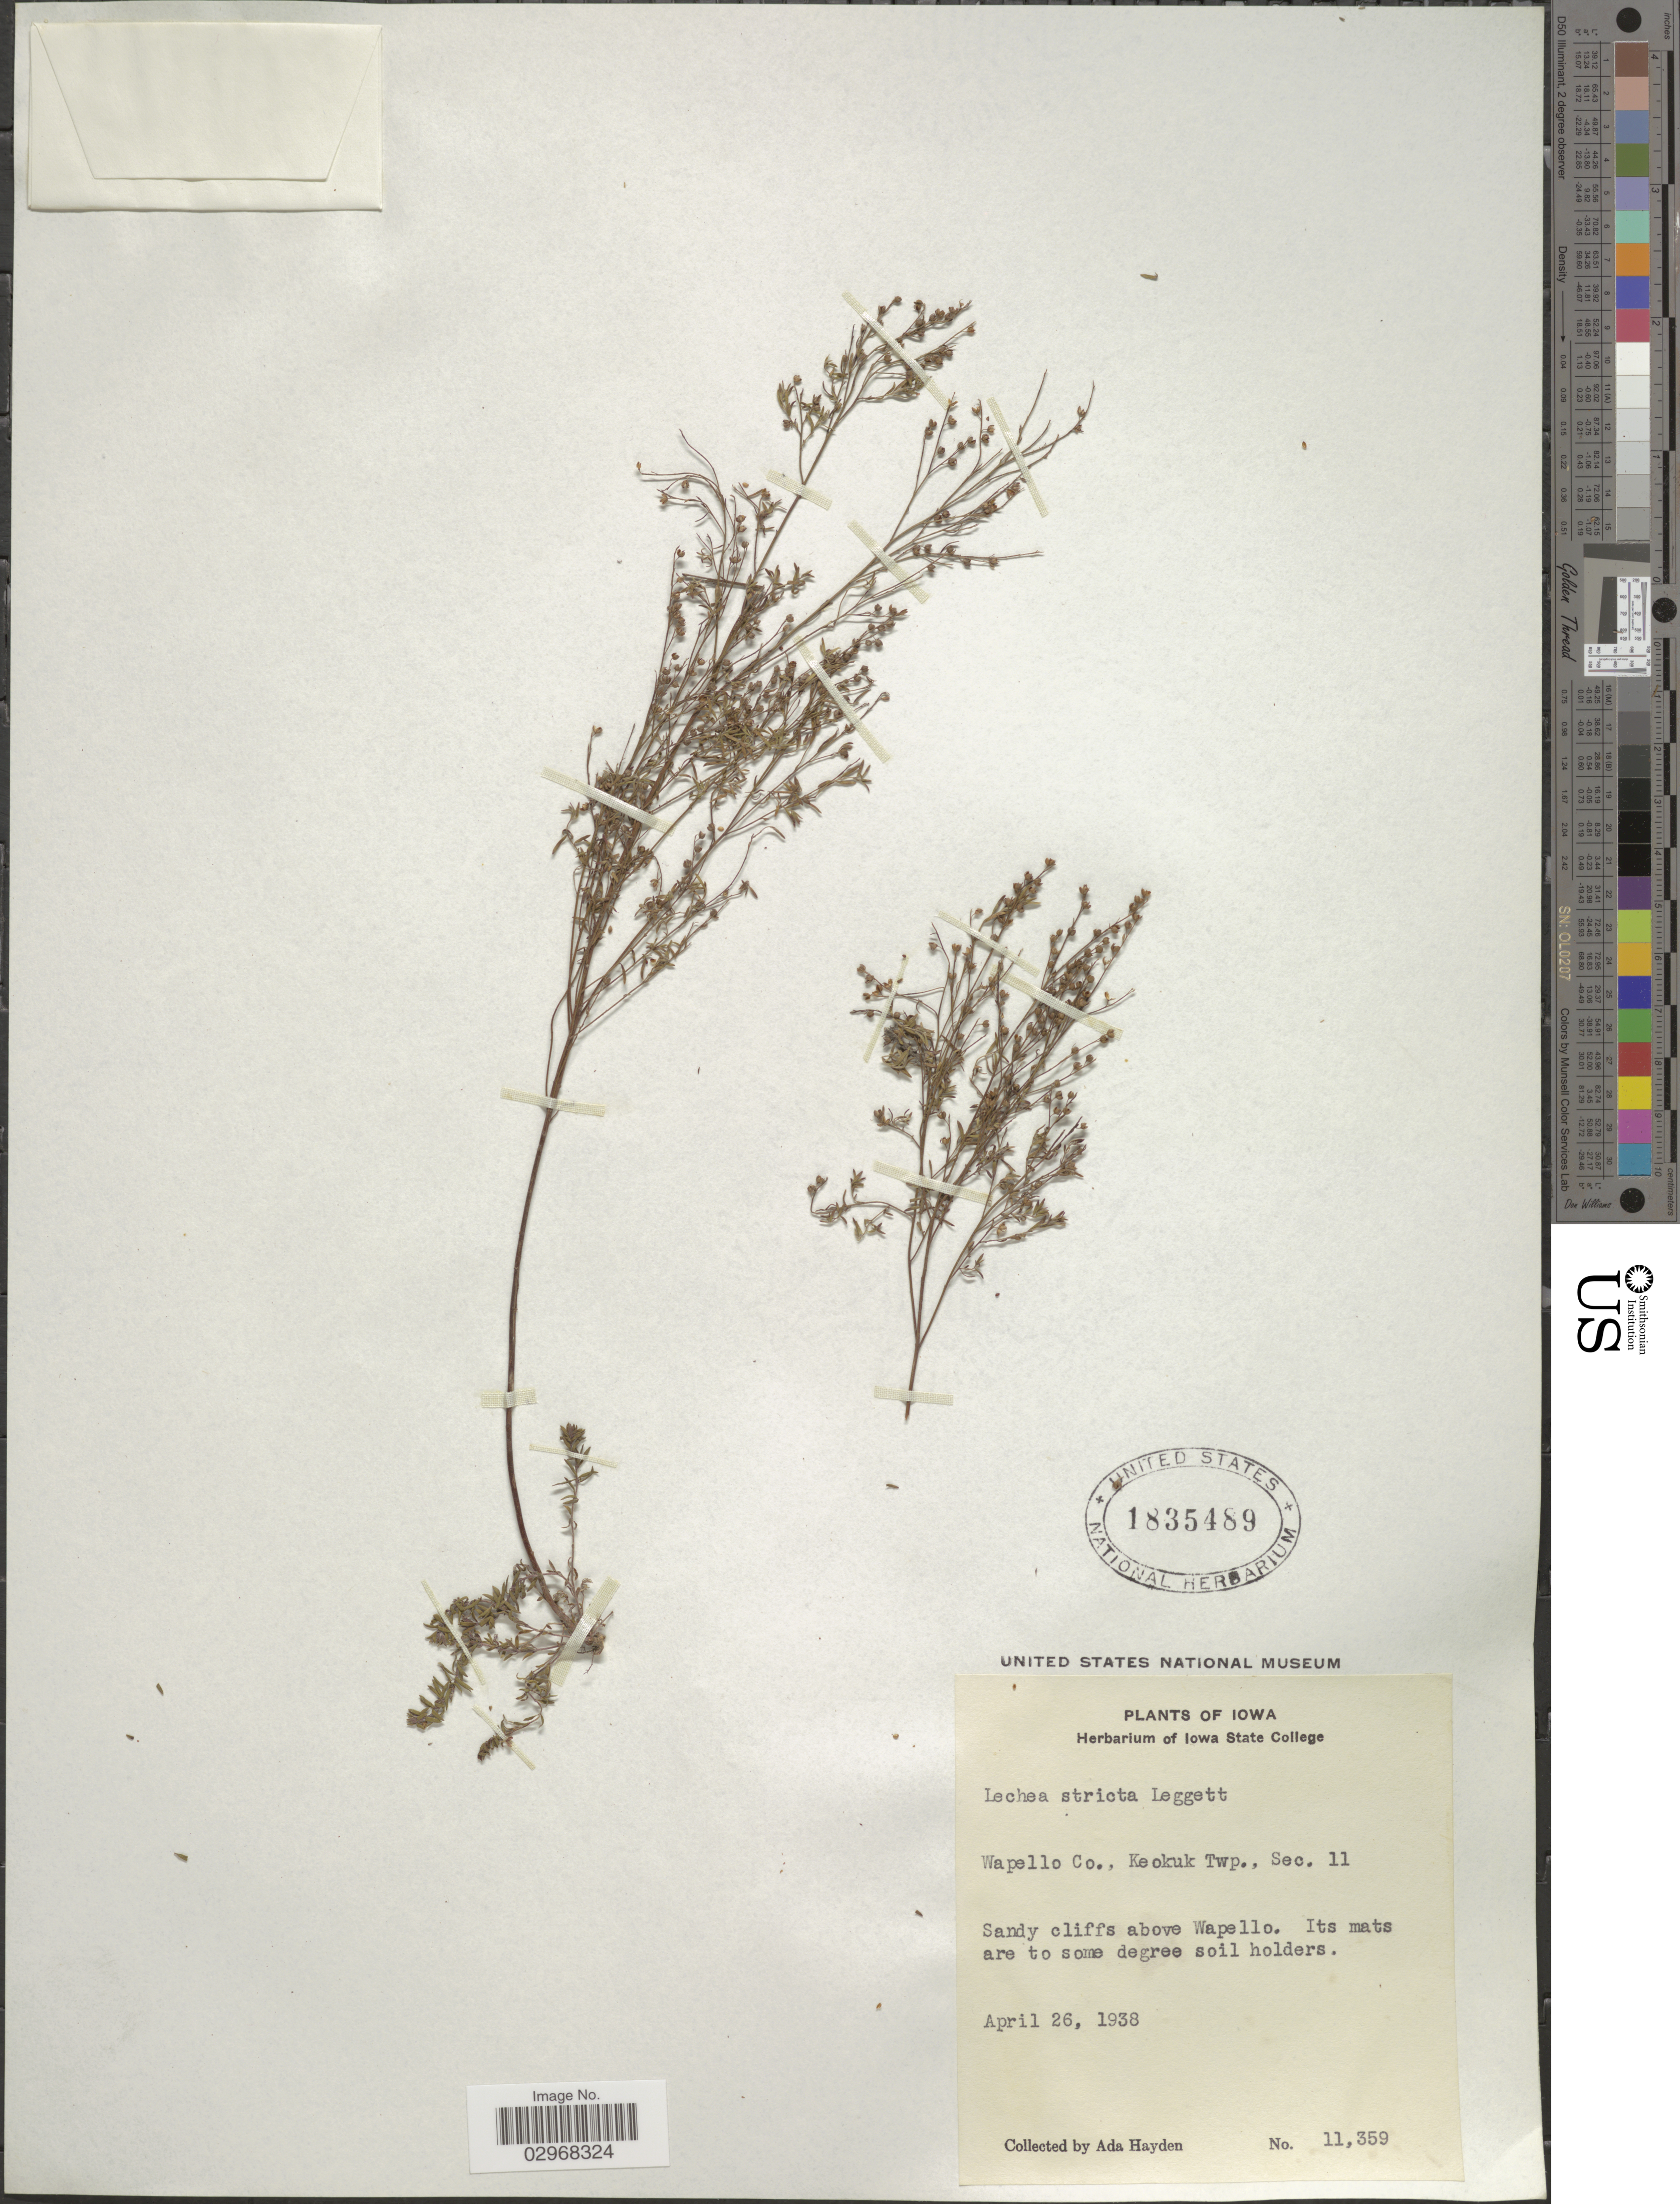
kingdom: Plantae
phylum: Tracheophyta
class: Magnoliopsida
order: Malvales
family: Cistaceae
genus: Lechea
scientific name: Lechea stricta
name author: Legg.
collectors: Ada Hayden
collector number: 11359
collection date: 1938-04-26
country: United States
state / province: Iowa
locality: Wapello Co., Keokuk Twp., Sec. 11. Sandy cliffs above Wapello.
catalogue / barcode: US 1835489